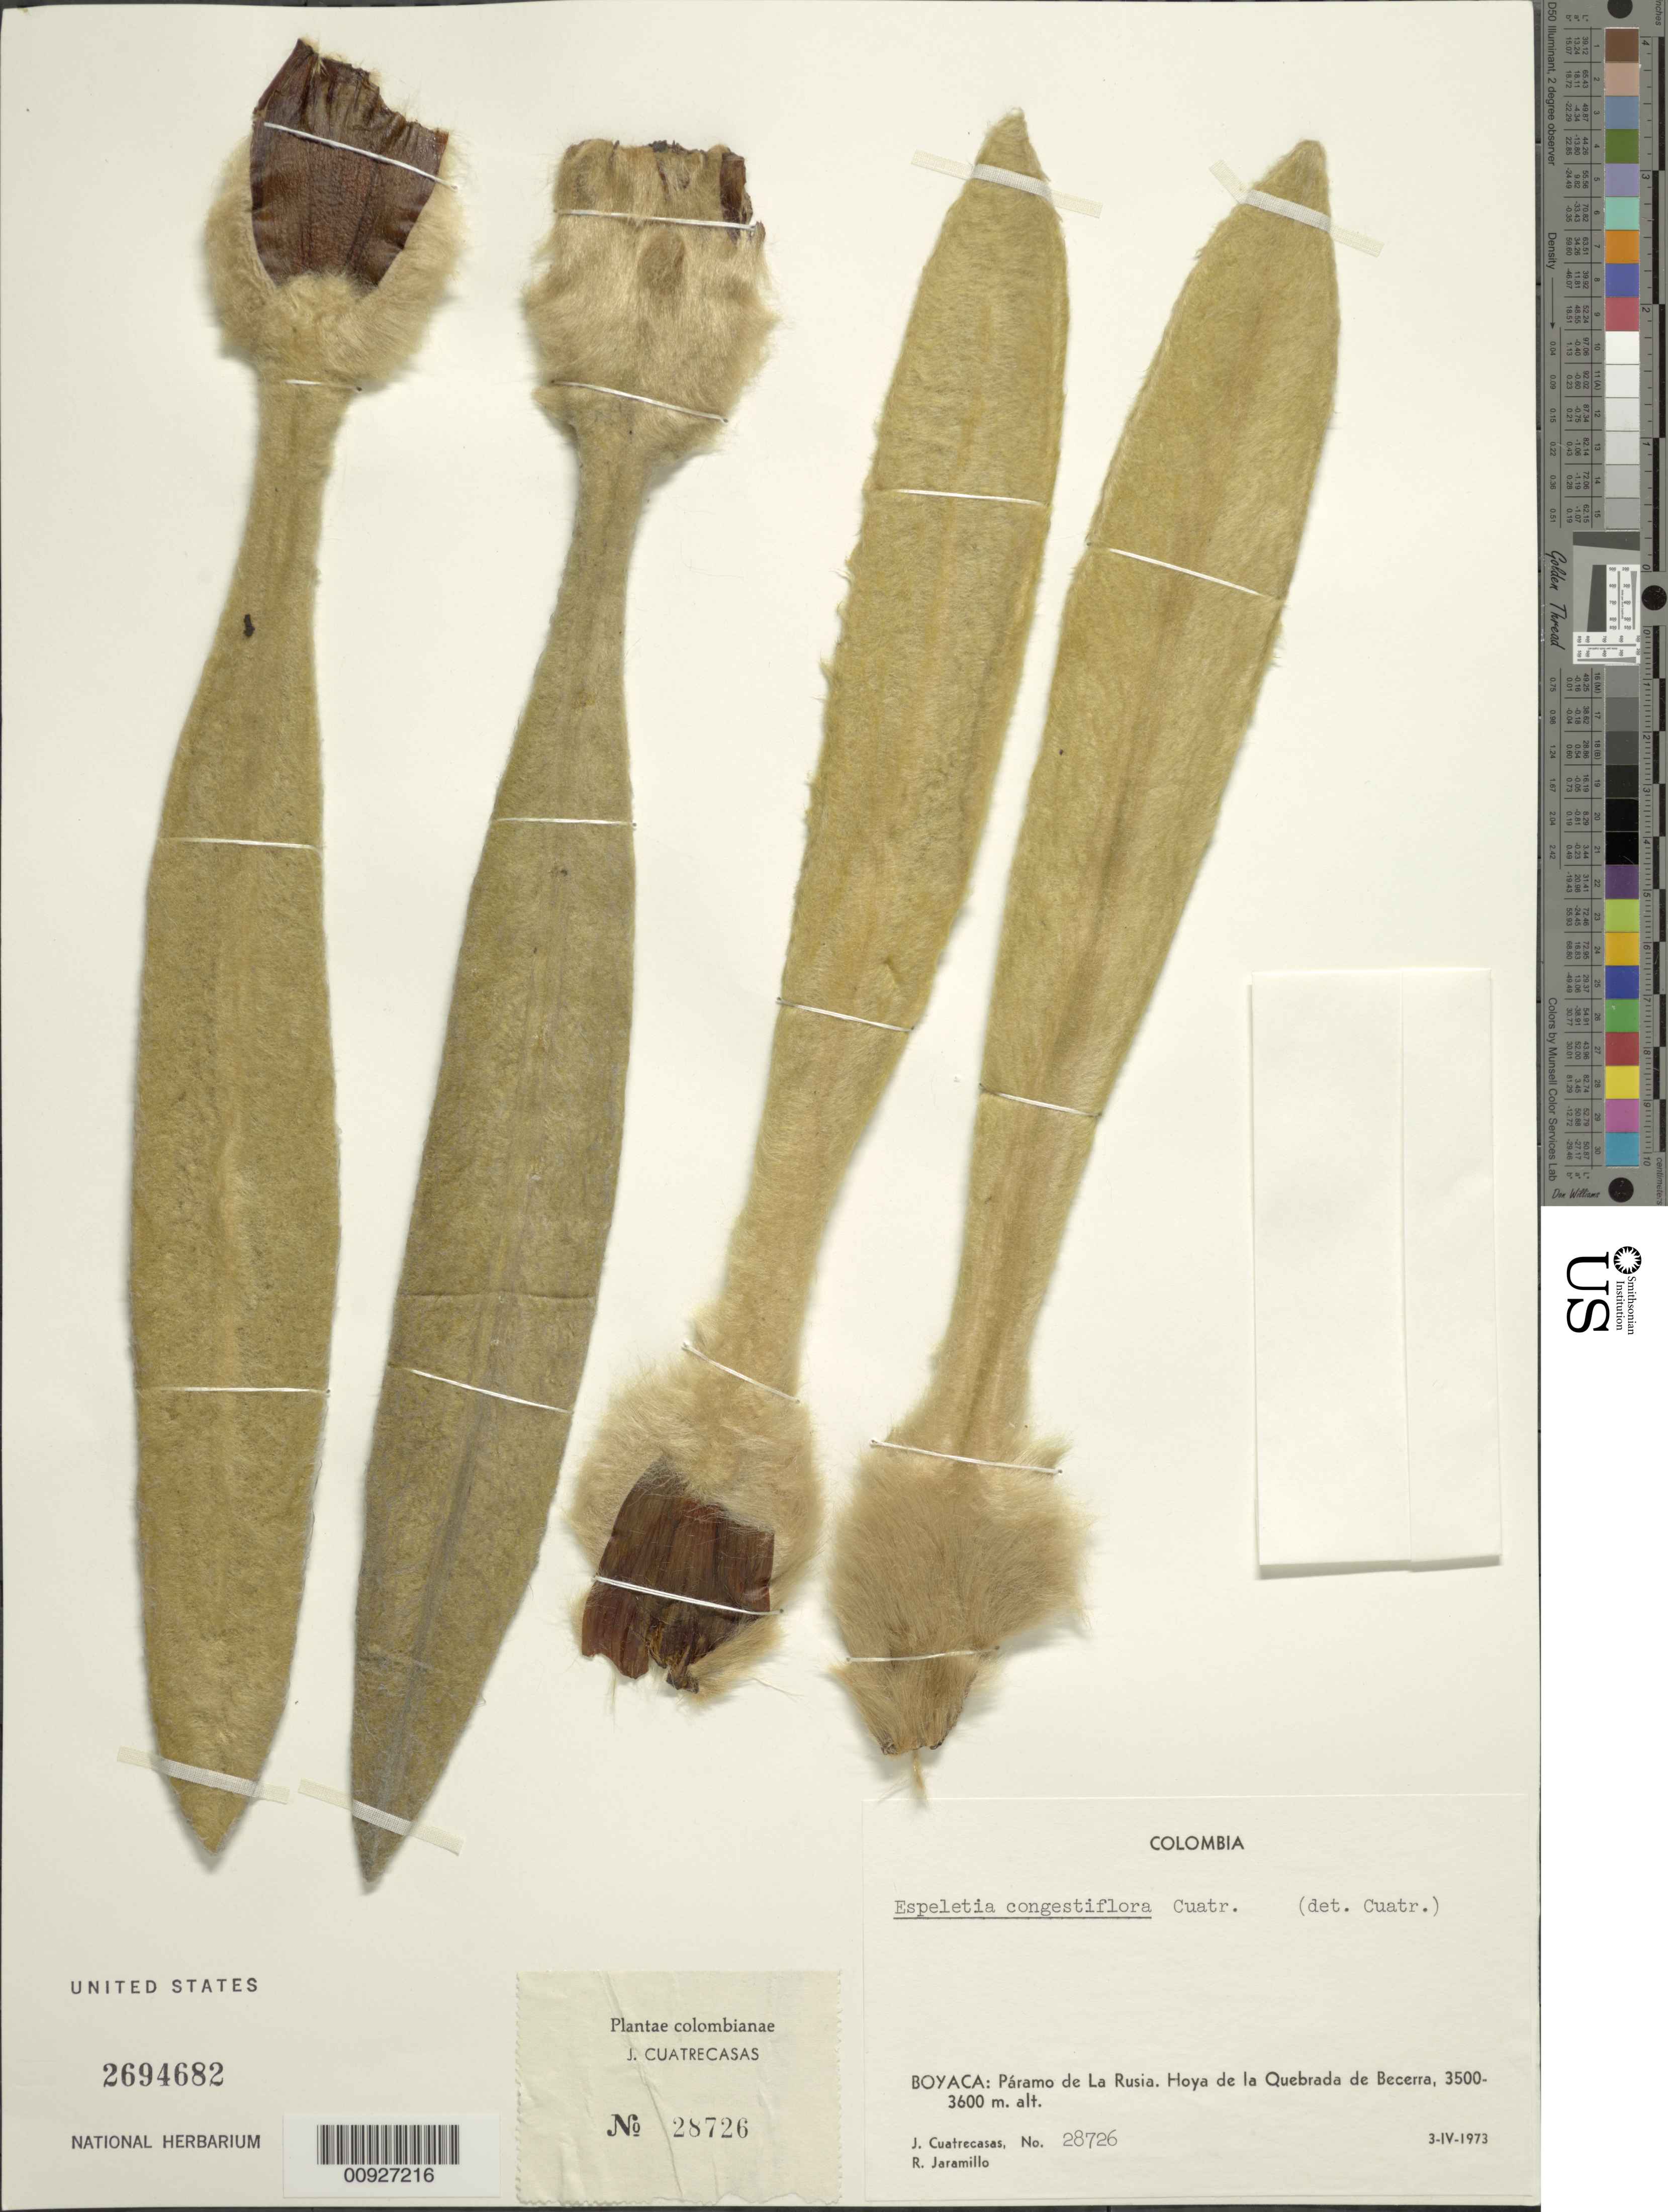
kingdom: Plantae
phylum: Tracheophyta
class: Magnoliopsida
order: Asterales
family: Asteraceae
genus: Espeletia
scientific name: Espeletia congestiflora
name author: Cuatrec.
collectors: J. Cuatrecasas & R. Jaramillo M.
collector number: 28726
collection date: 1973-04-03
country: Colombia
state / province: Boyacá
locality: P. de La Rusia. Páramo de La Rusia, Hoya de la Quebrada de Becerra.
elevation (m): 3500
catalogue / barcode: US 2694682